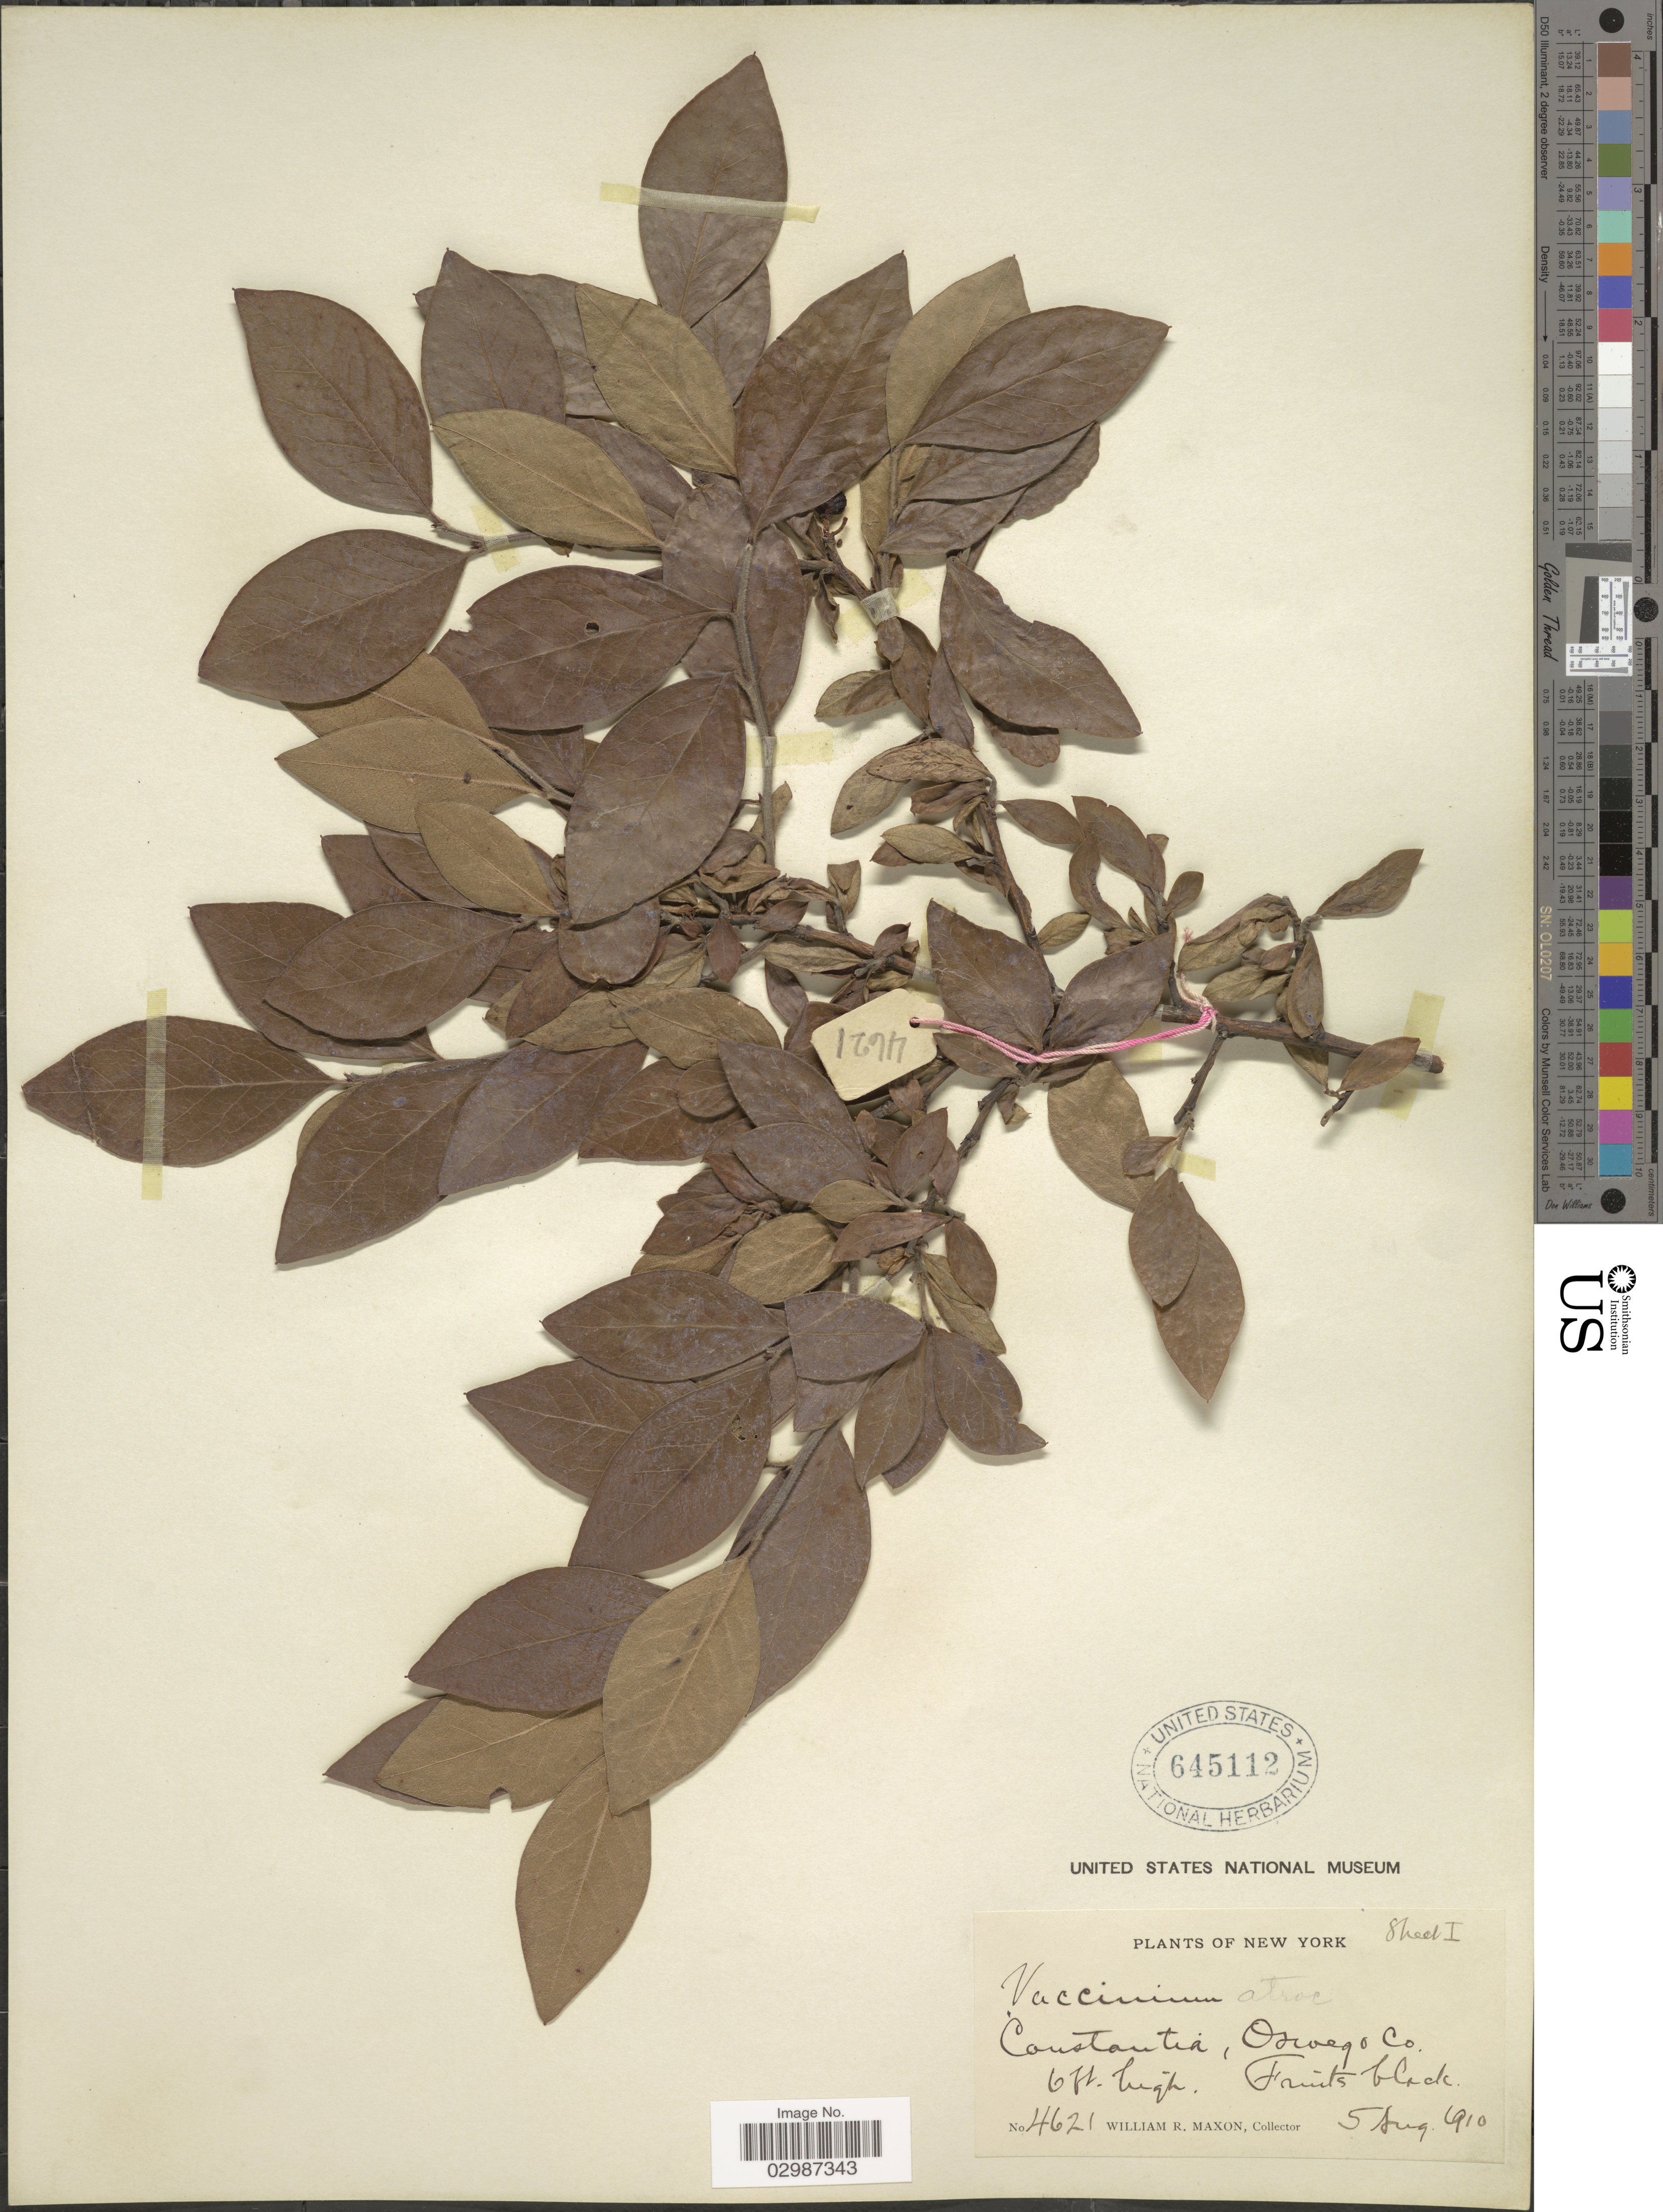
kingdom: Plantae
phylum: Tracheophyta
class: Magnoliopsida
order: Ericales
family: Ericaceae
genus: Vaccinium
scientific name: Vaccinium atrococcum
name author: (A. Gray) A. Heller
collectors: W. R. Maxon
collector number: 4621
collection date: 1910-08-05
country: United States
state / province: New York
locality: Constantia, Oswego Co.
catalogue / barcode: US 645112